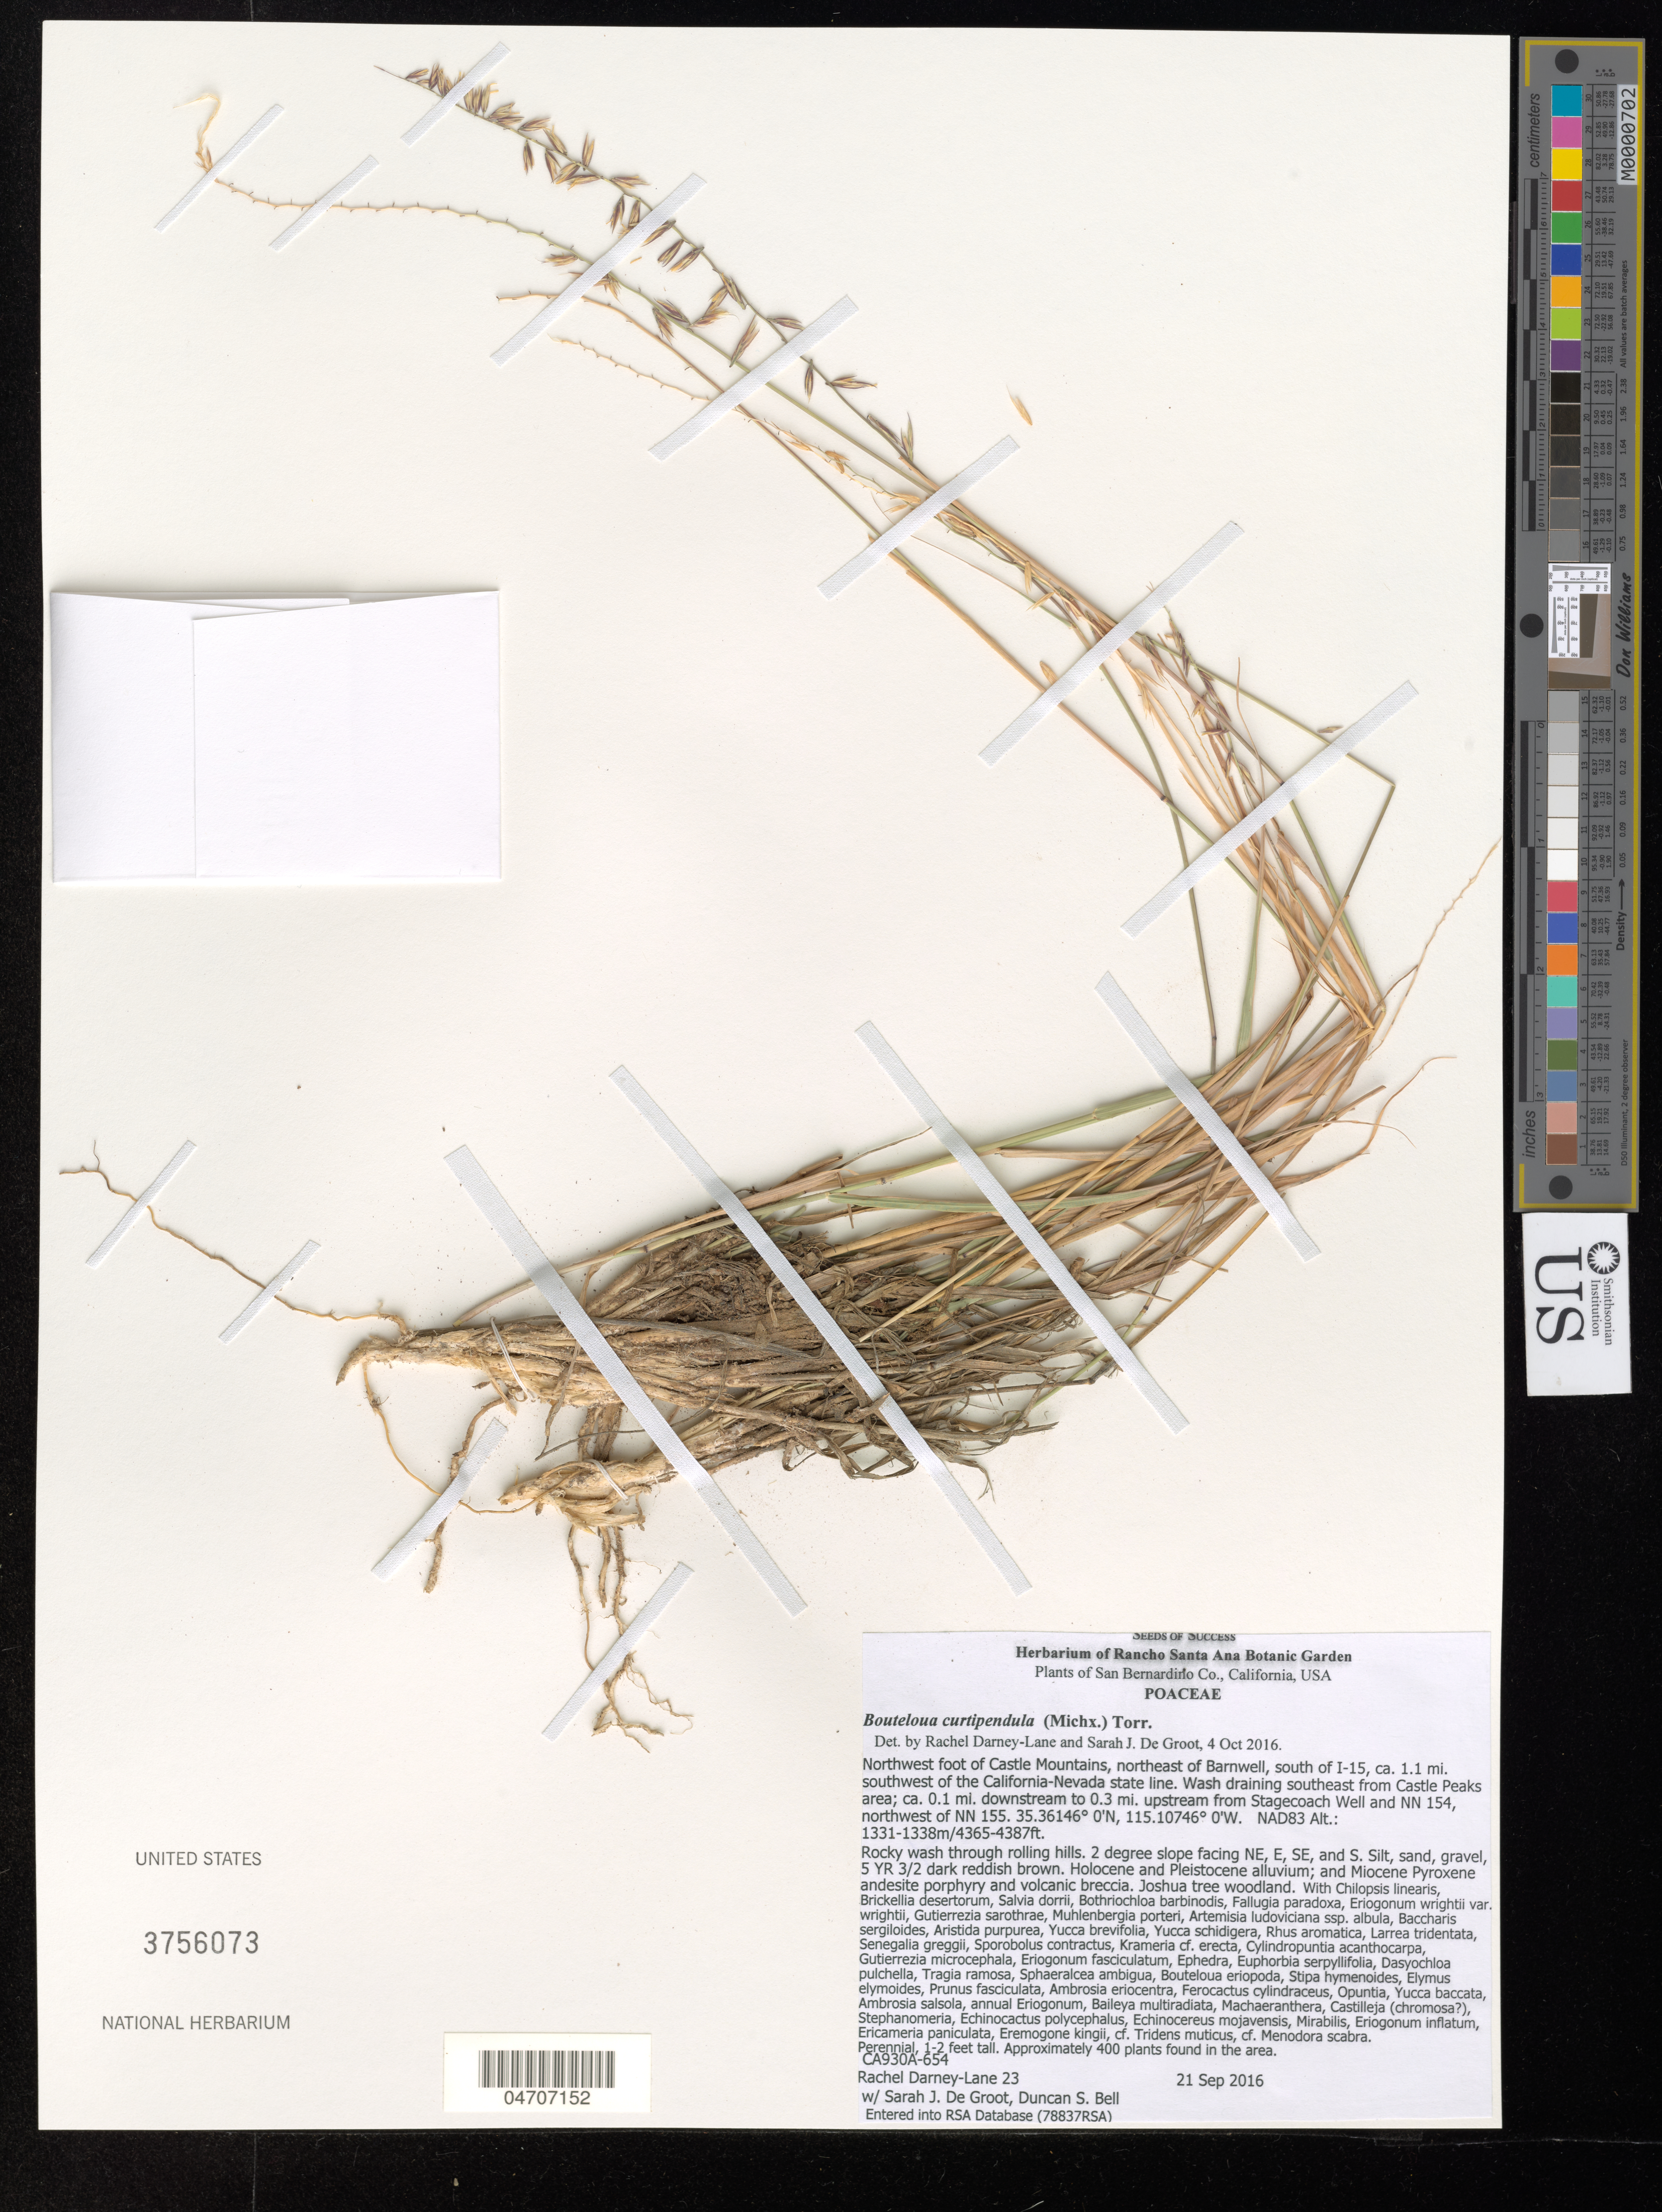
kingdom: Plantae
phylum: Tracheophyta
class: Liliopsida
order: Poales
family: Poaceae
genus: Bouteloua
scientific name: Bouteloua curtipendula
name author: (Michx.) Torr.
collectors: R. Darney-Lane, S. De Groot & D. S. Bell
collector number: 23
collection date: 2016-09-21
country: United States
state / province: California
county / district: San Bernardino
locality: San Bernardino Co. Northwest foot of Castle Mountains, northeast of Barnwell, south of I-15, ca. 1.1 mi. southwest of the California-Nevada state line. Wash draining southeast from Castle Peaks area; ca. 0.1 mi. downstream to 0.3 mi. upstream from Stagecoach Well and NN 154, northwest of NN 155. NAD83.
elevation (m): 1331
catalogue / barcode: US 3756073